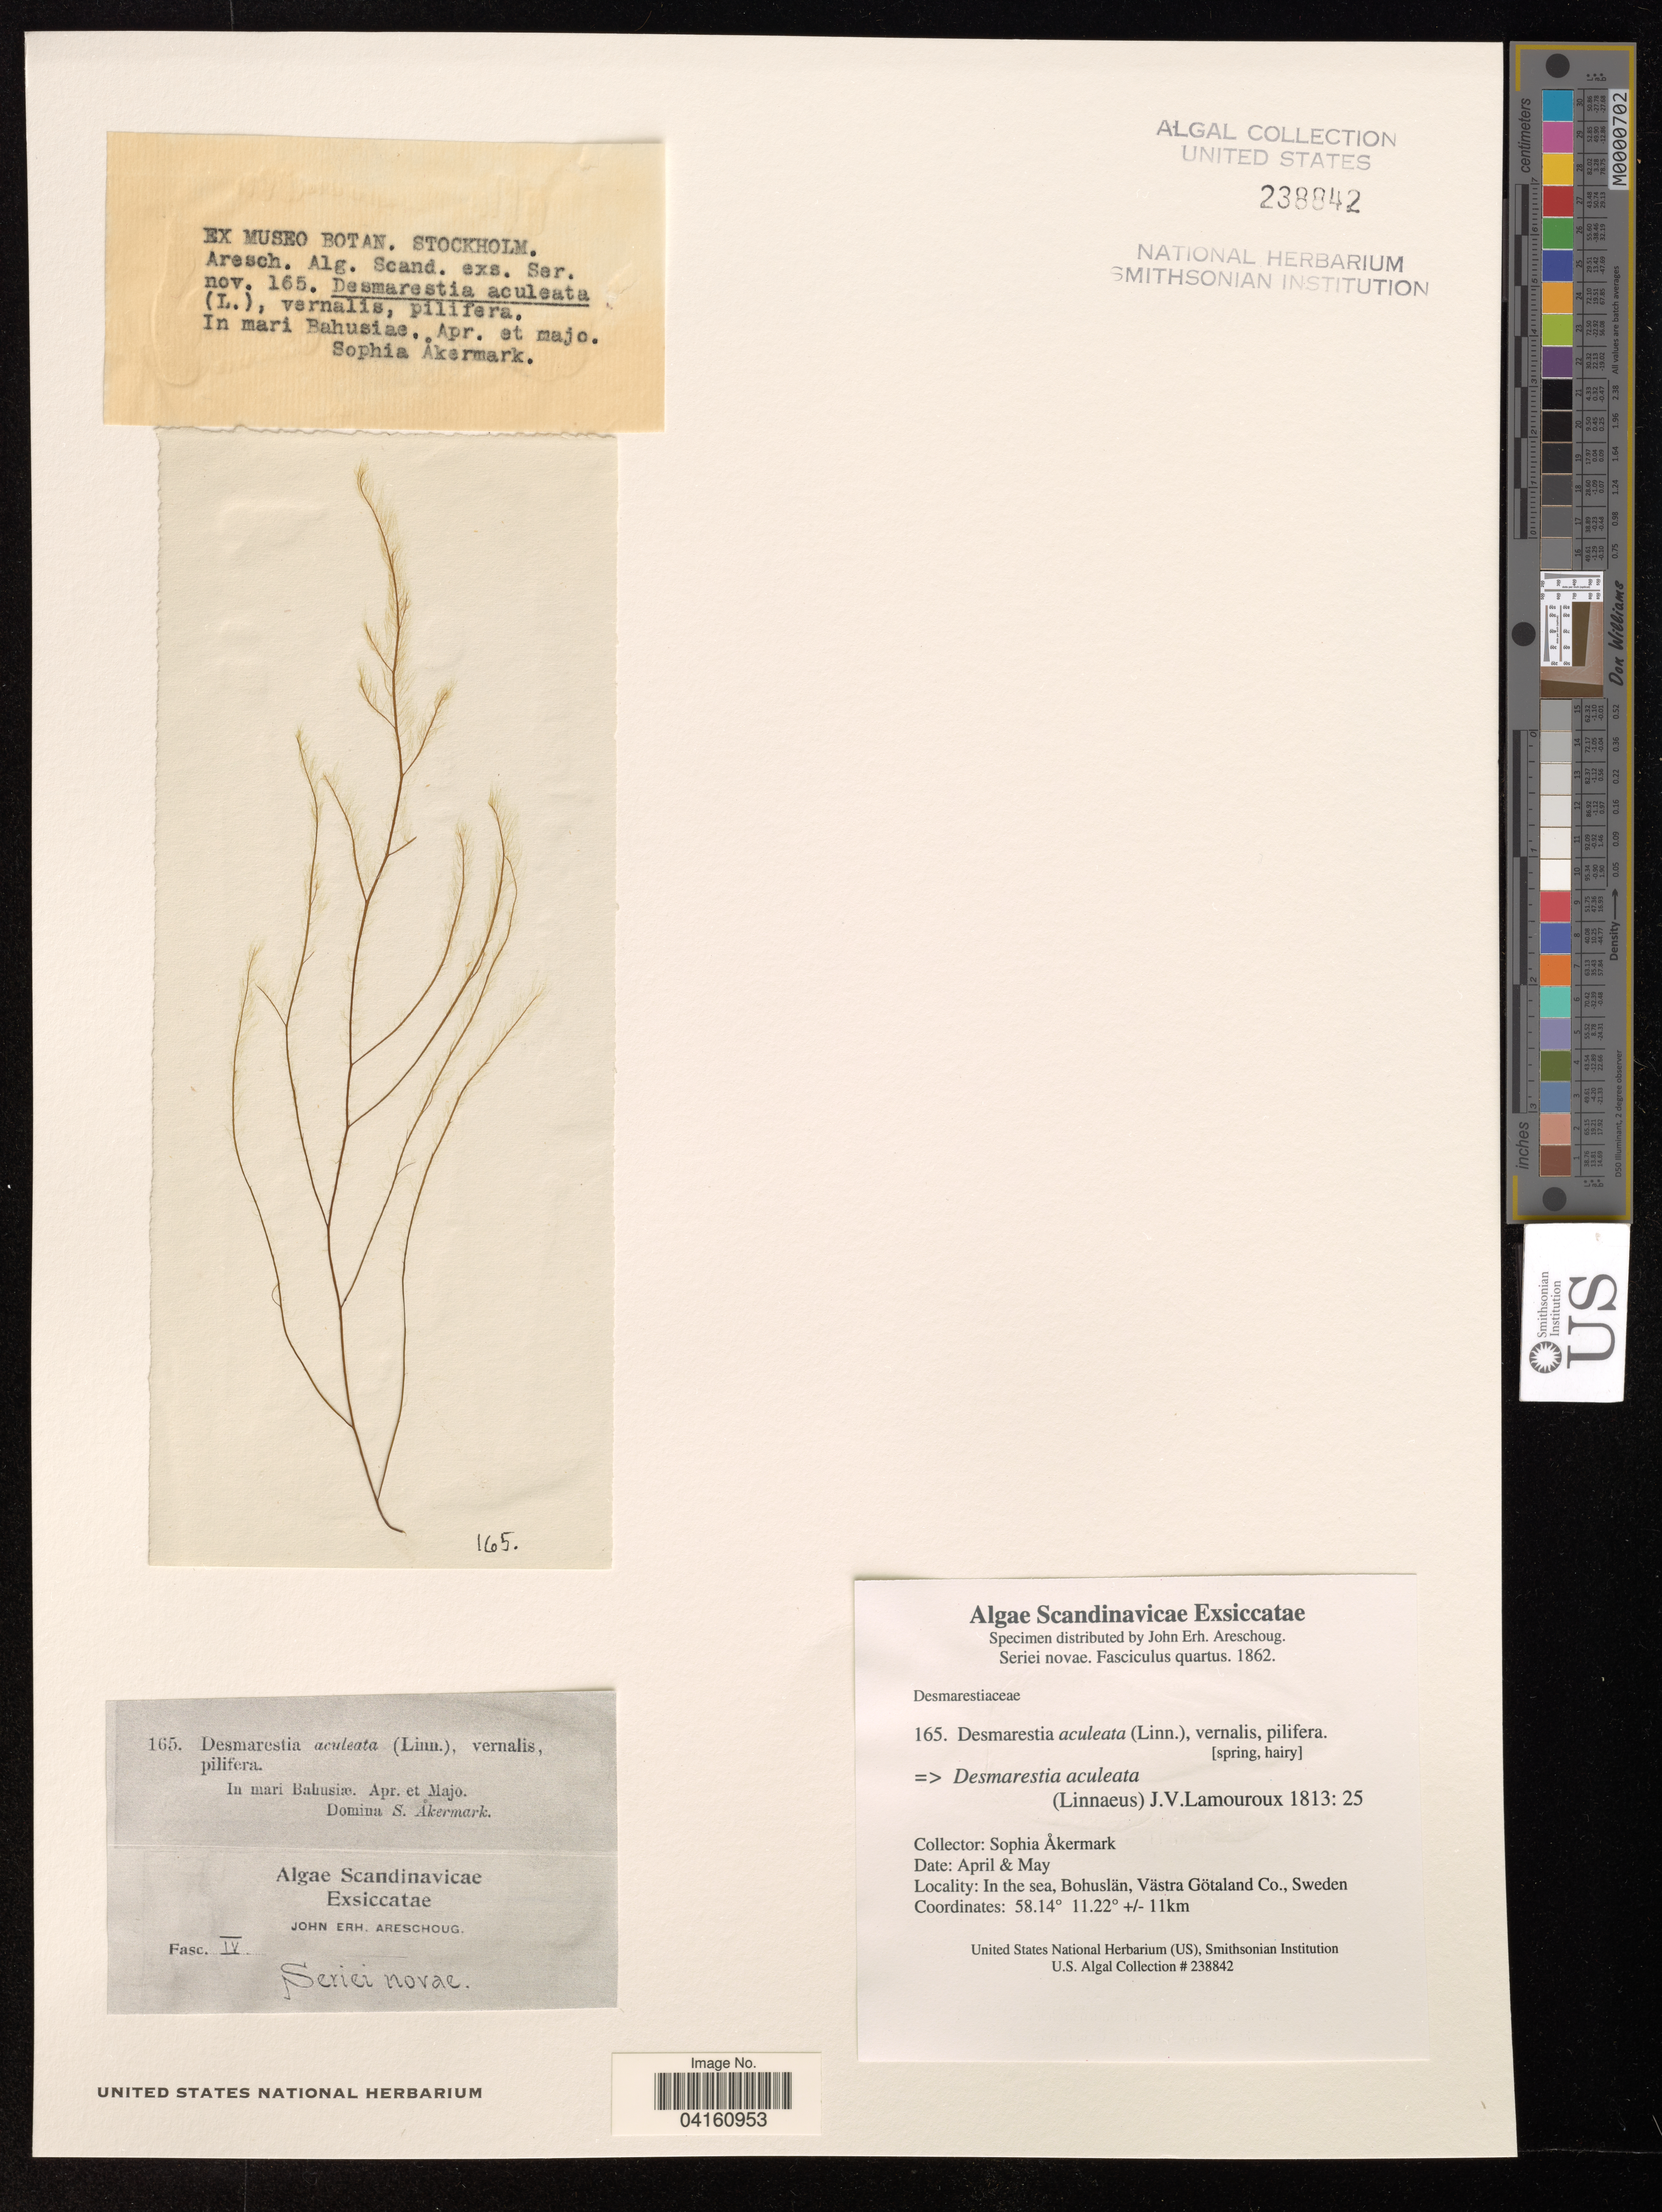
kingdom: Chromista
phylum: Ochrophyta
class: Phaeophyceae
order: Desmarestiales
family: Desmarestiaceae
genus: Desmarestia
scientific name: Desmarestia aculeata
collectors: S. Akermark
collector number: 165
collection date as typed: April and May 1862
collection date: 1862-04/1862-05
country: Sweden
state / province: Västra Götaland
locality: Bohuslan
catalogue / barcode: US 238842